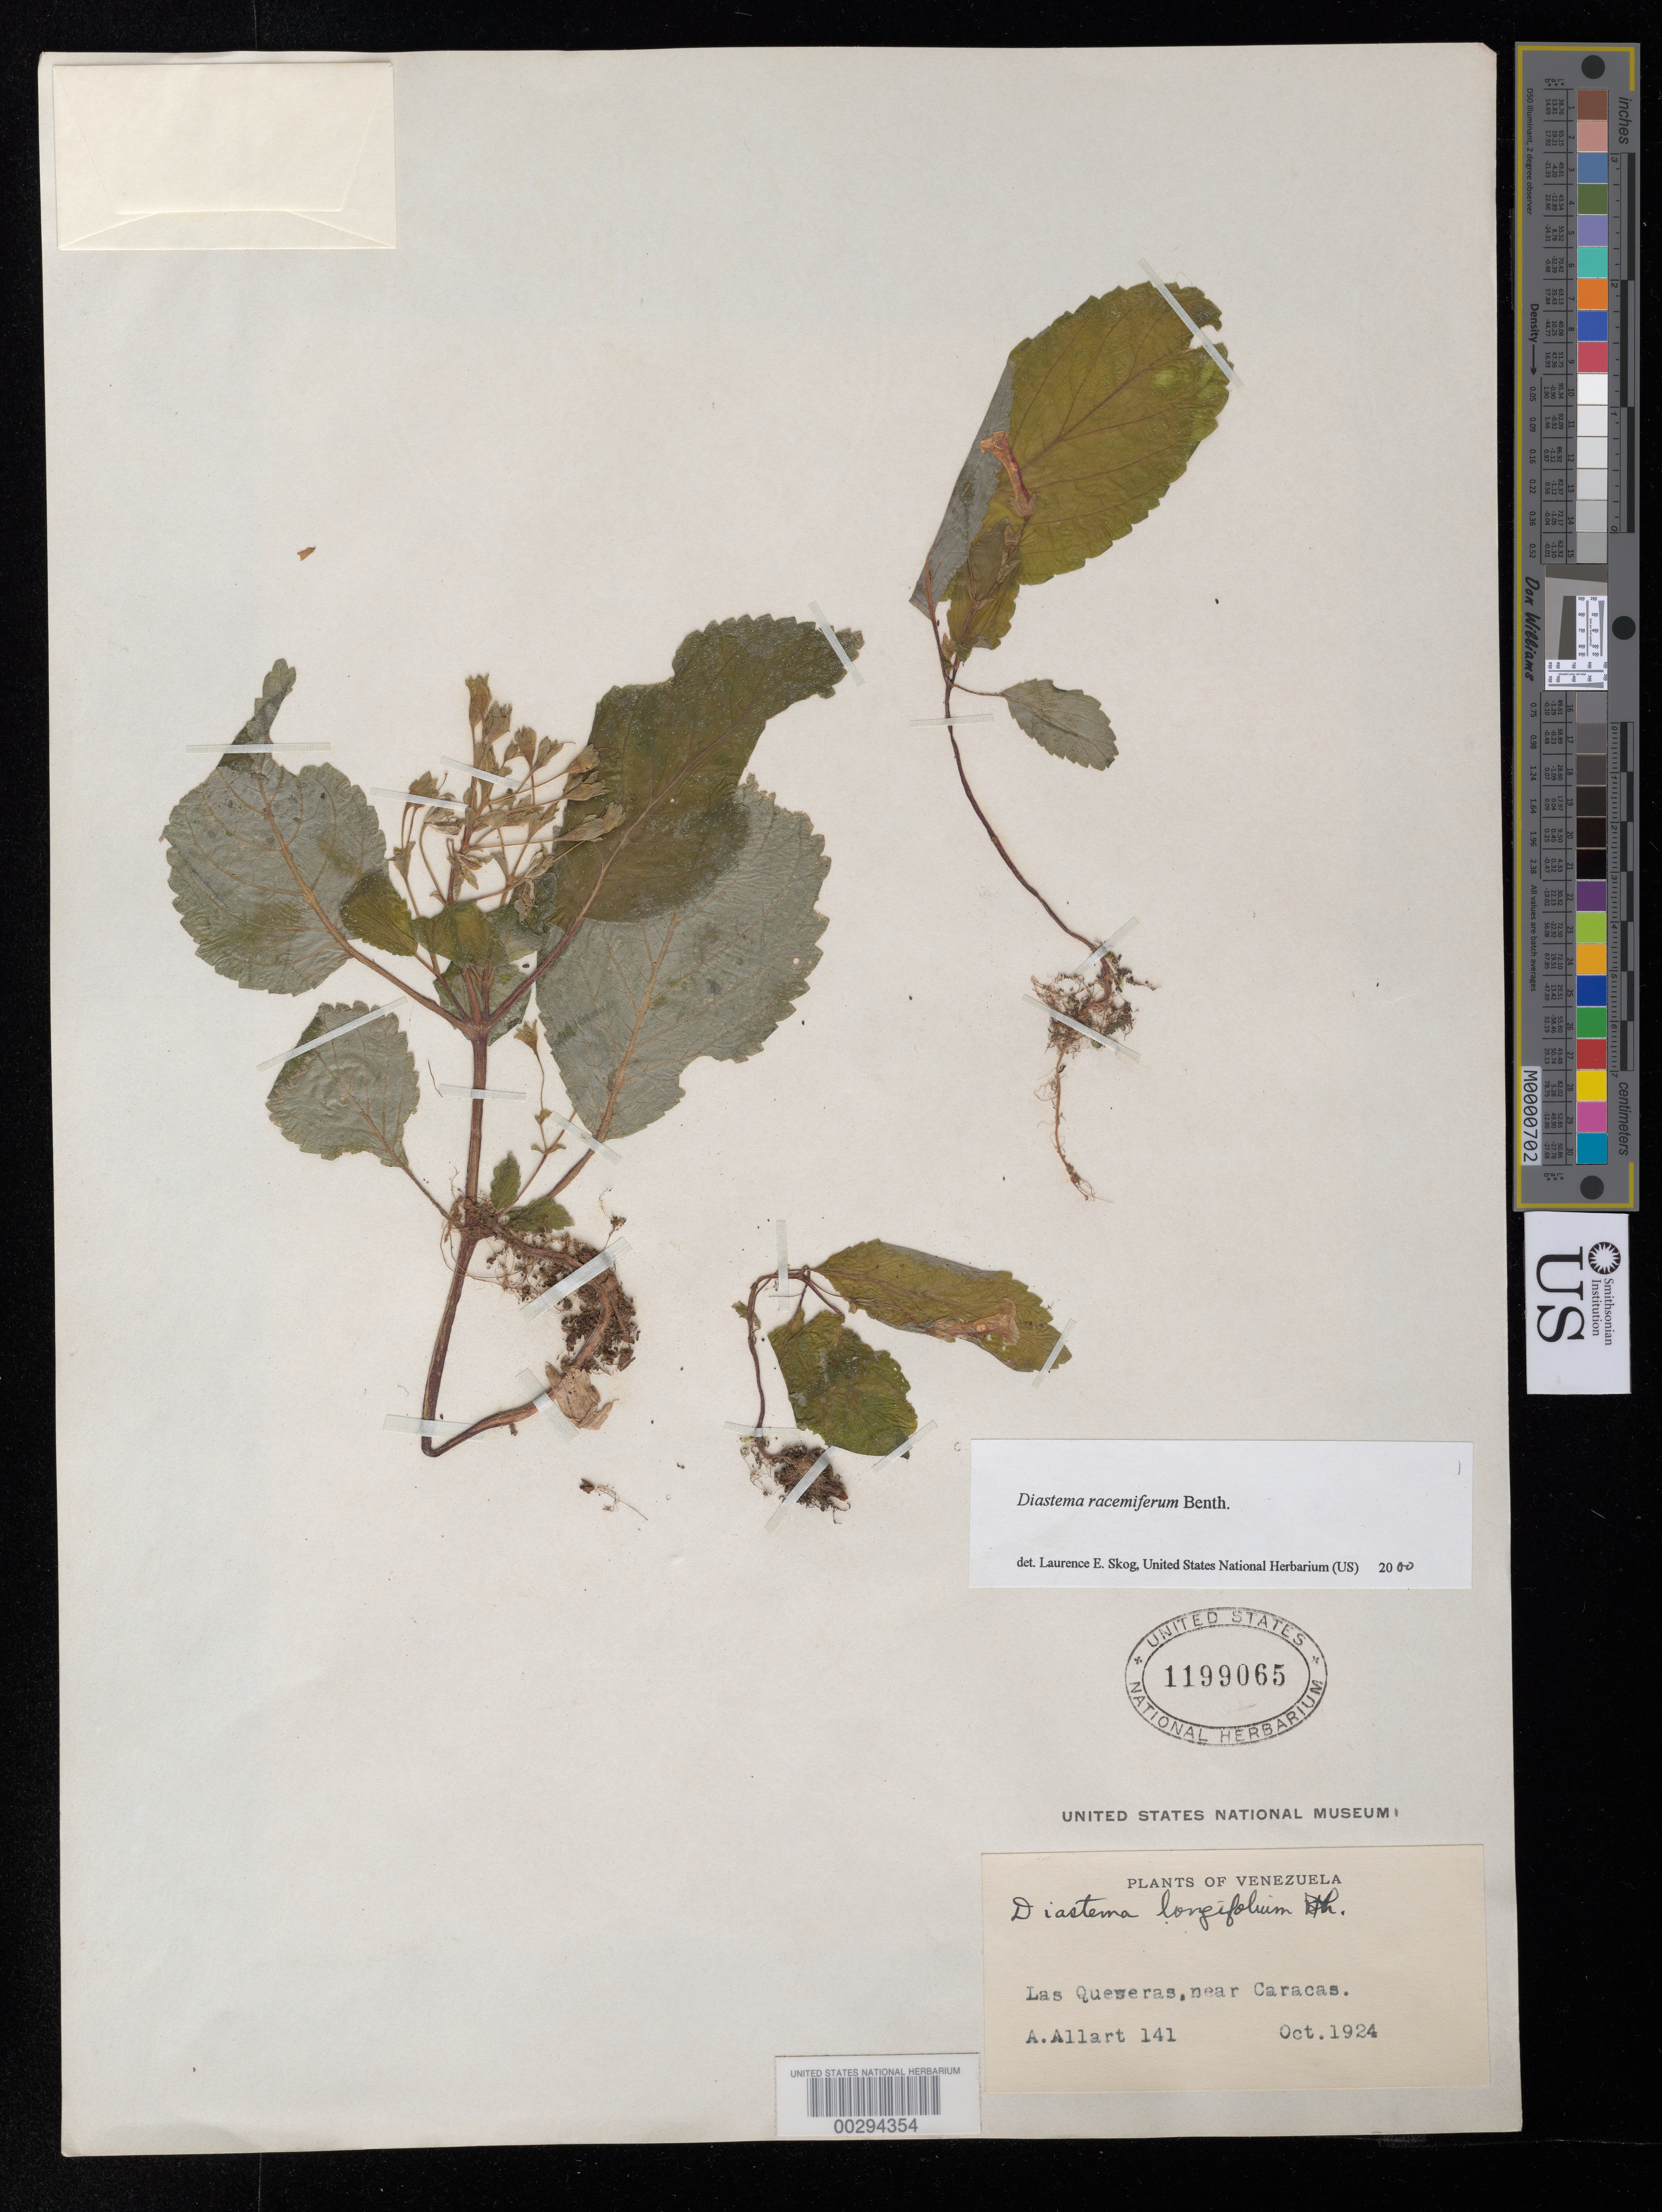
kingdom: Plantae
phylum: Tracheophyta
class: Magnoliopsida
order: Lamiales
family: Gesneriaceae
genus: Diastema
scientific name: Diastema racemiferum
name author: Benth.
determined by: Skog, Laurence E.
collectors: A. Allart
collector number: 141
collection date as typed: Oct 1924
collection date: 1924-10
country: Venezuela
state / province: Distrito Federal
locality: Las Queseras, near Caracas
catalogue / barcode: US 1199065